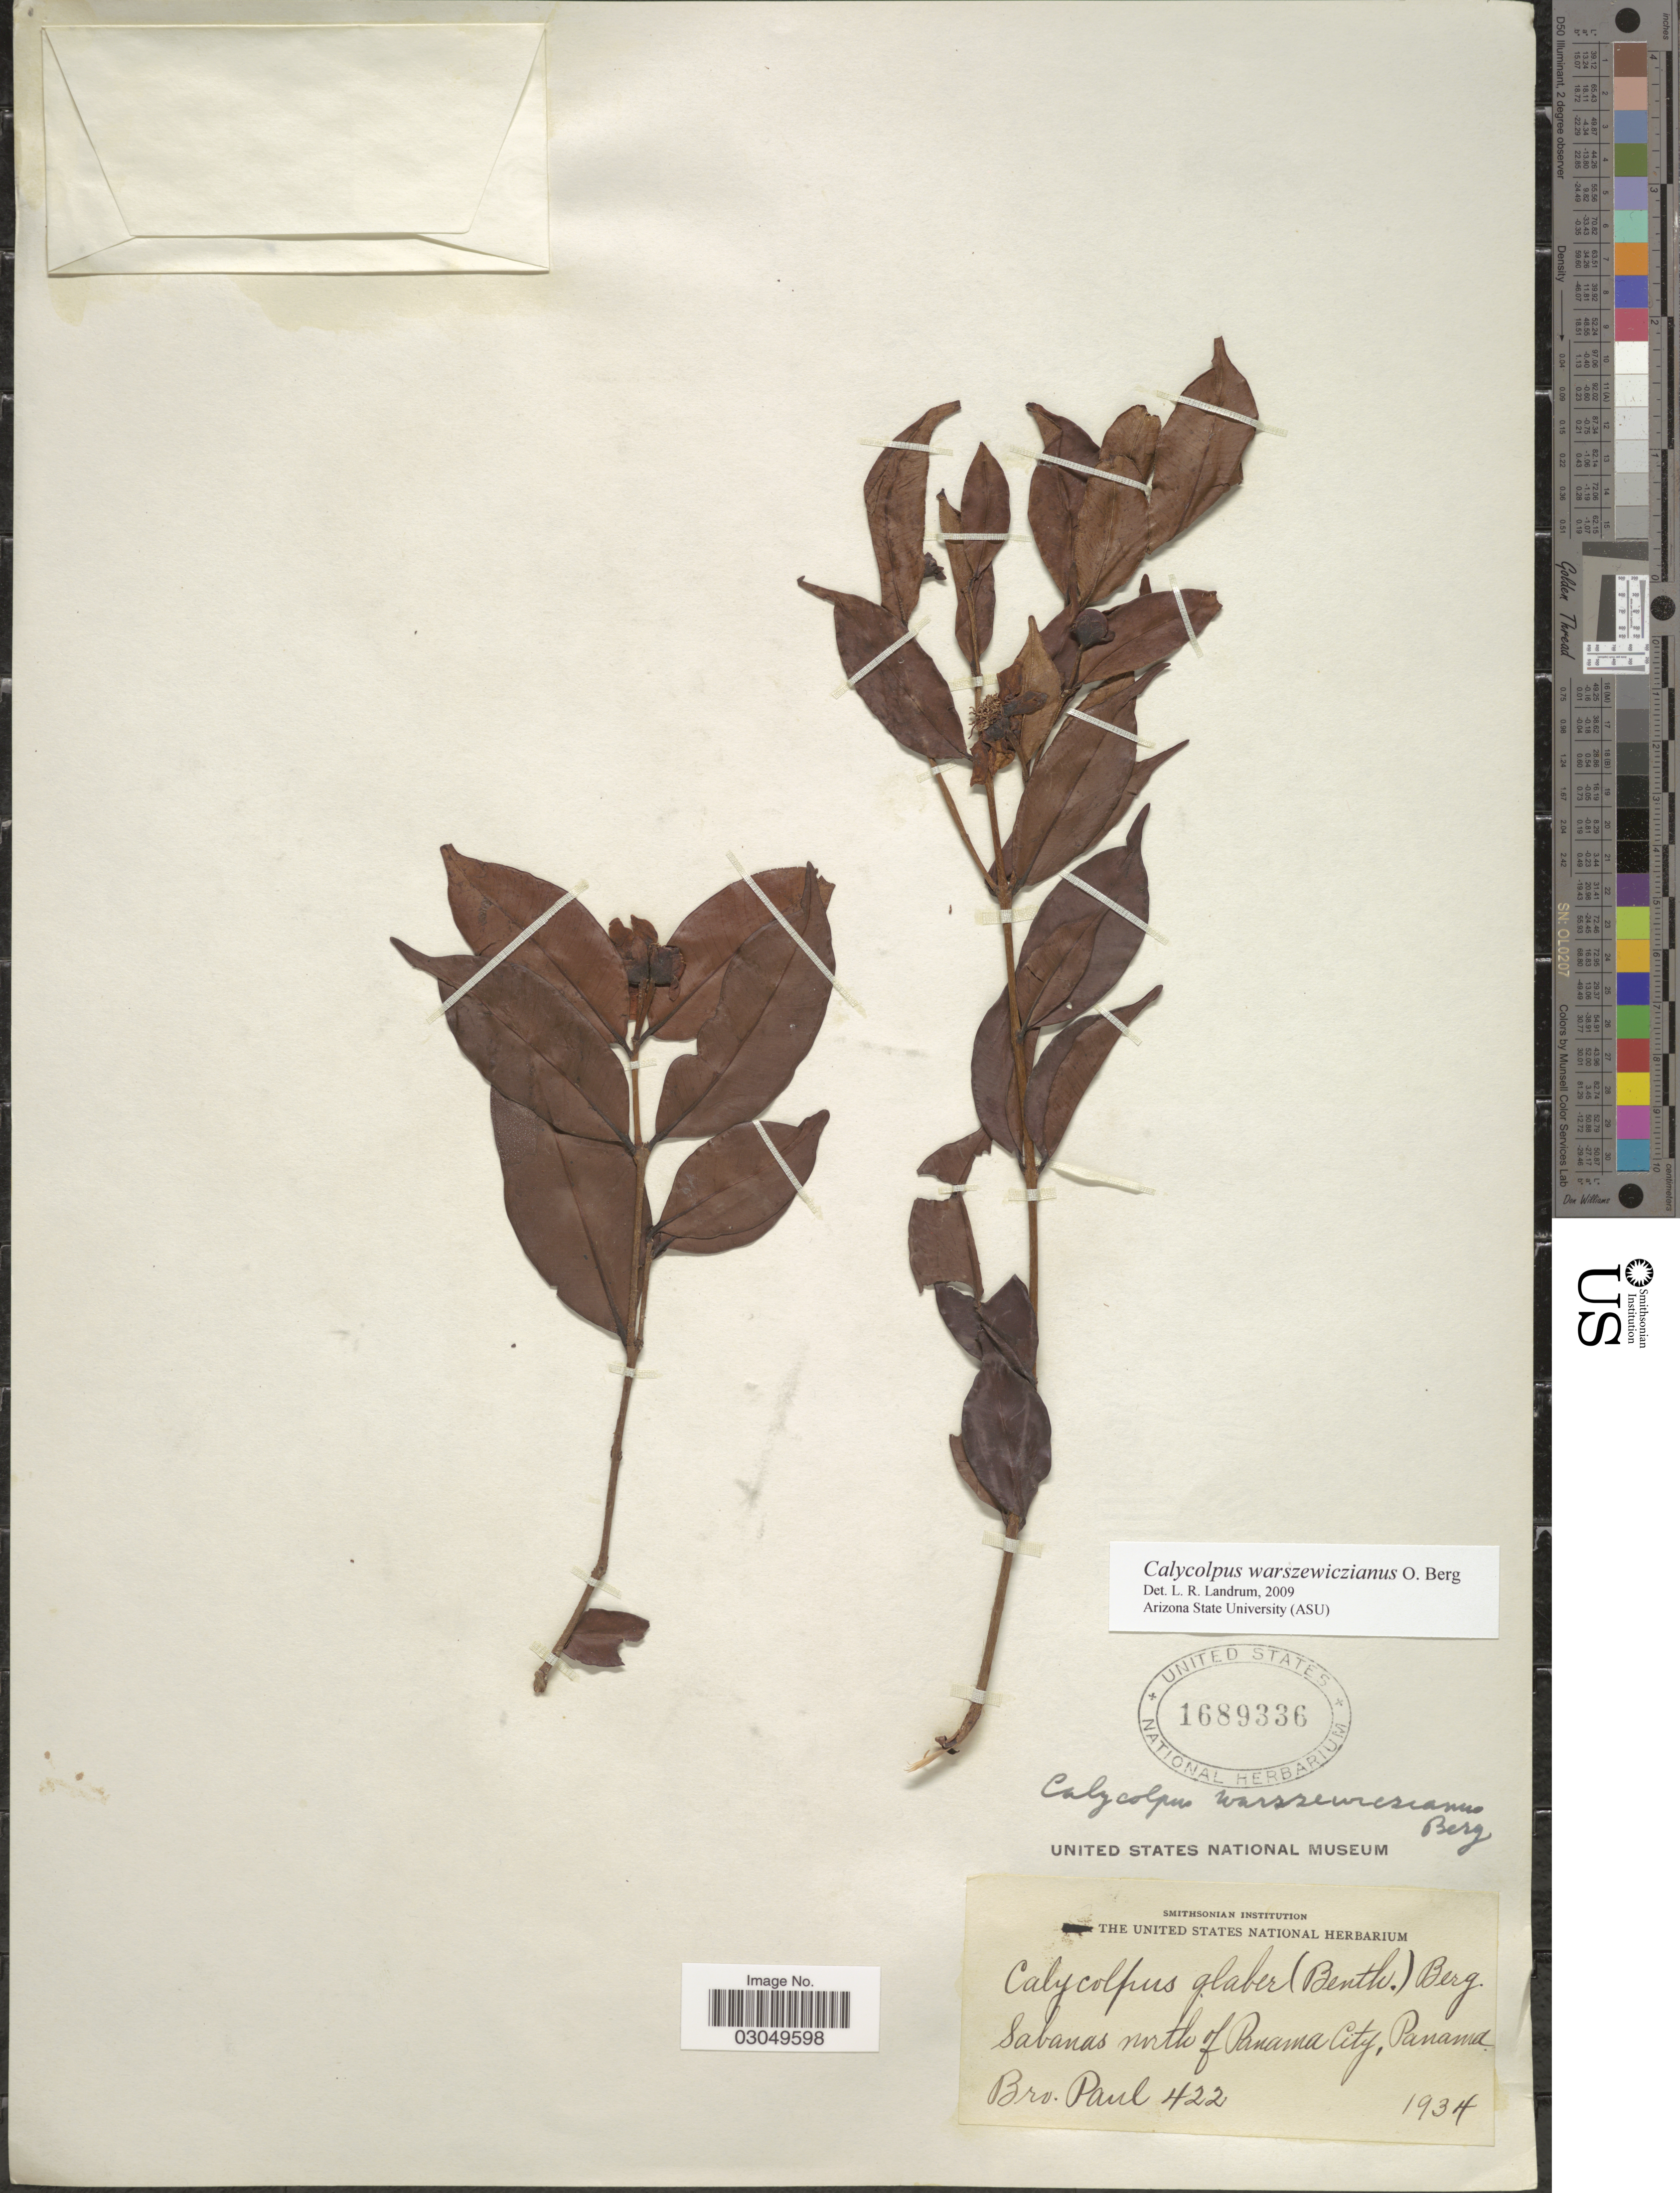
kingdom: Plantae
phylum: Tracheophyta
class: Magnoliopsida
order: Myrtales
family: Myrtaceae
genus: Calycolpus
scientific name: Calycolpus warszewiczianus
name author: O. Berg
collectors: B. Paul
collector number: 422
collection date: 1934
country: Panama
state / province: Panamá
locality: Sabanas north of Panama City.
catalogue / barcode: US 1689336